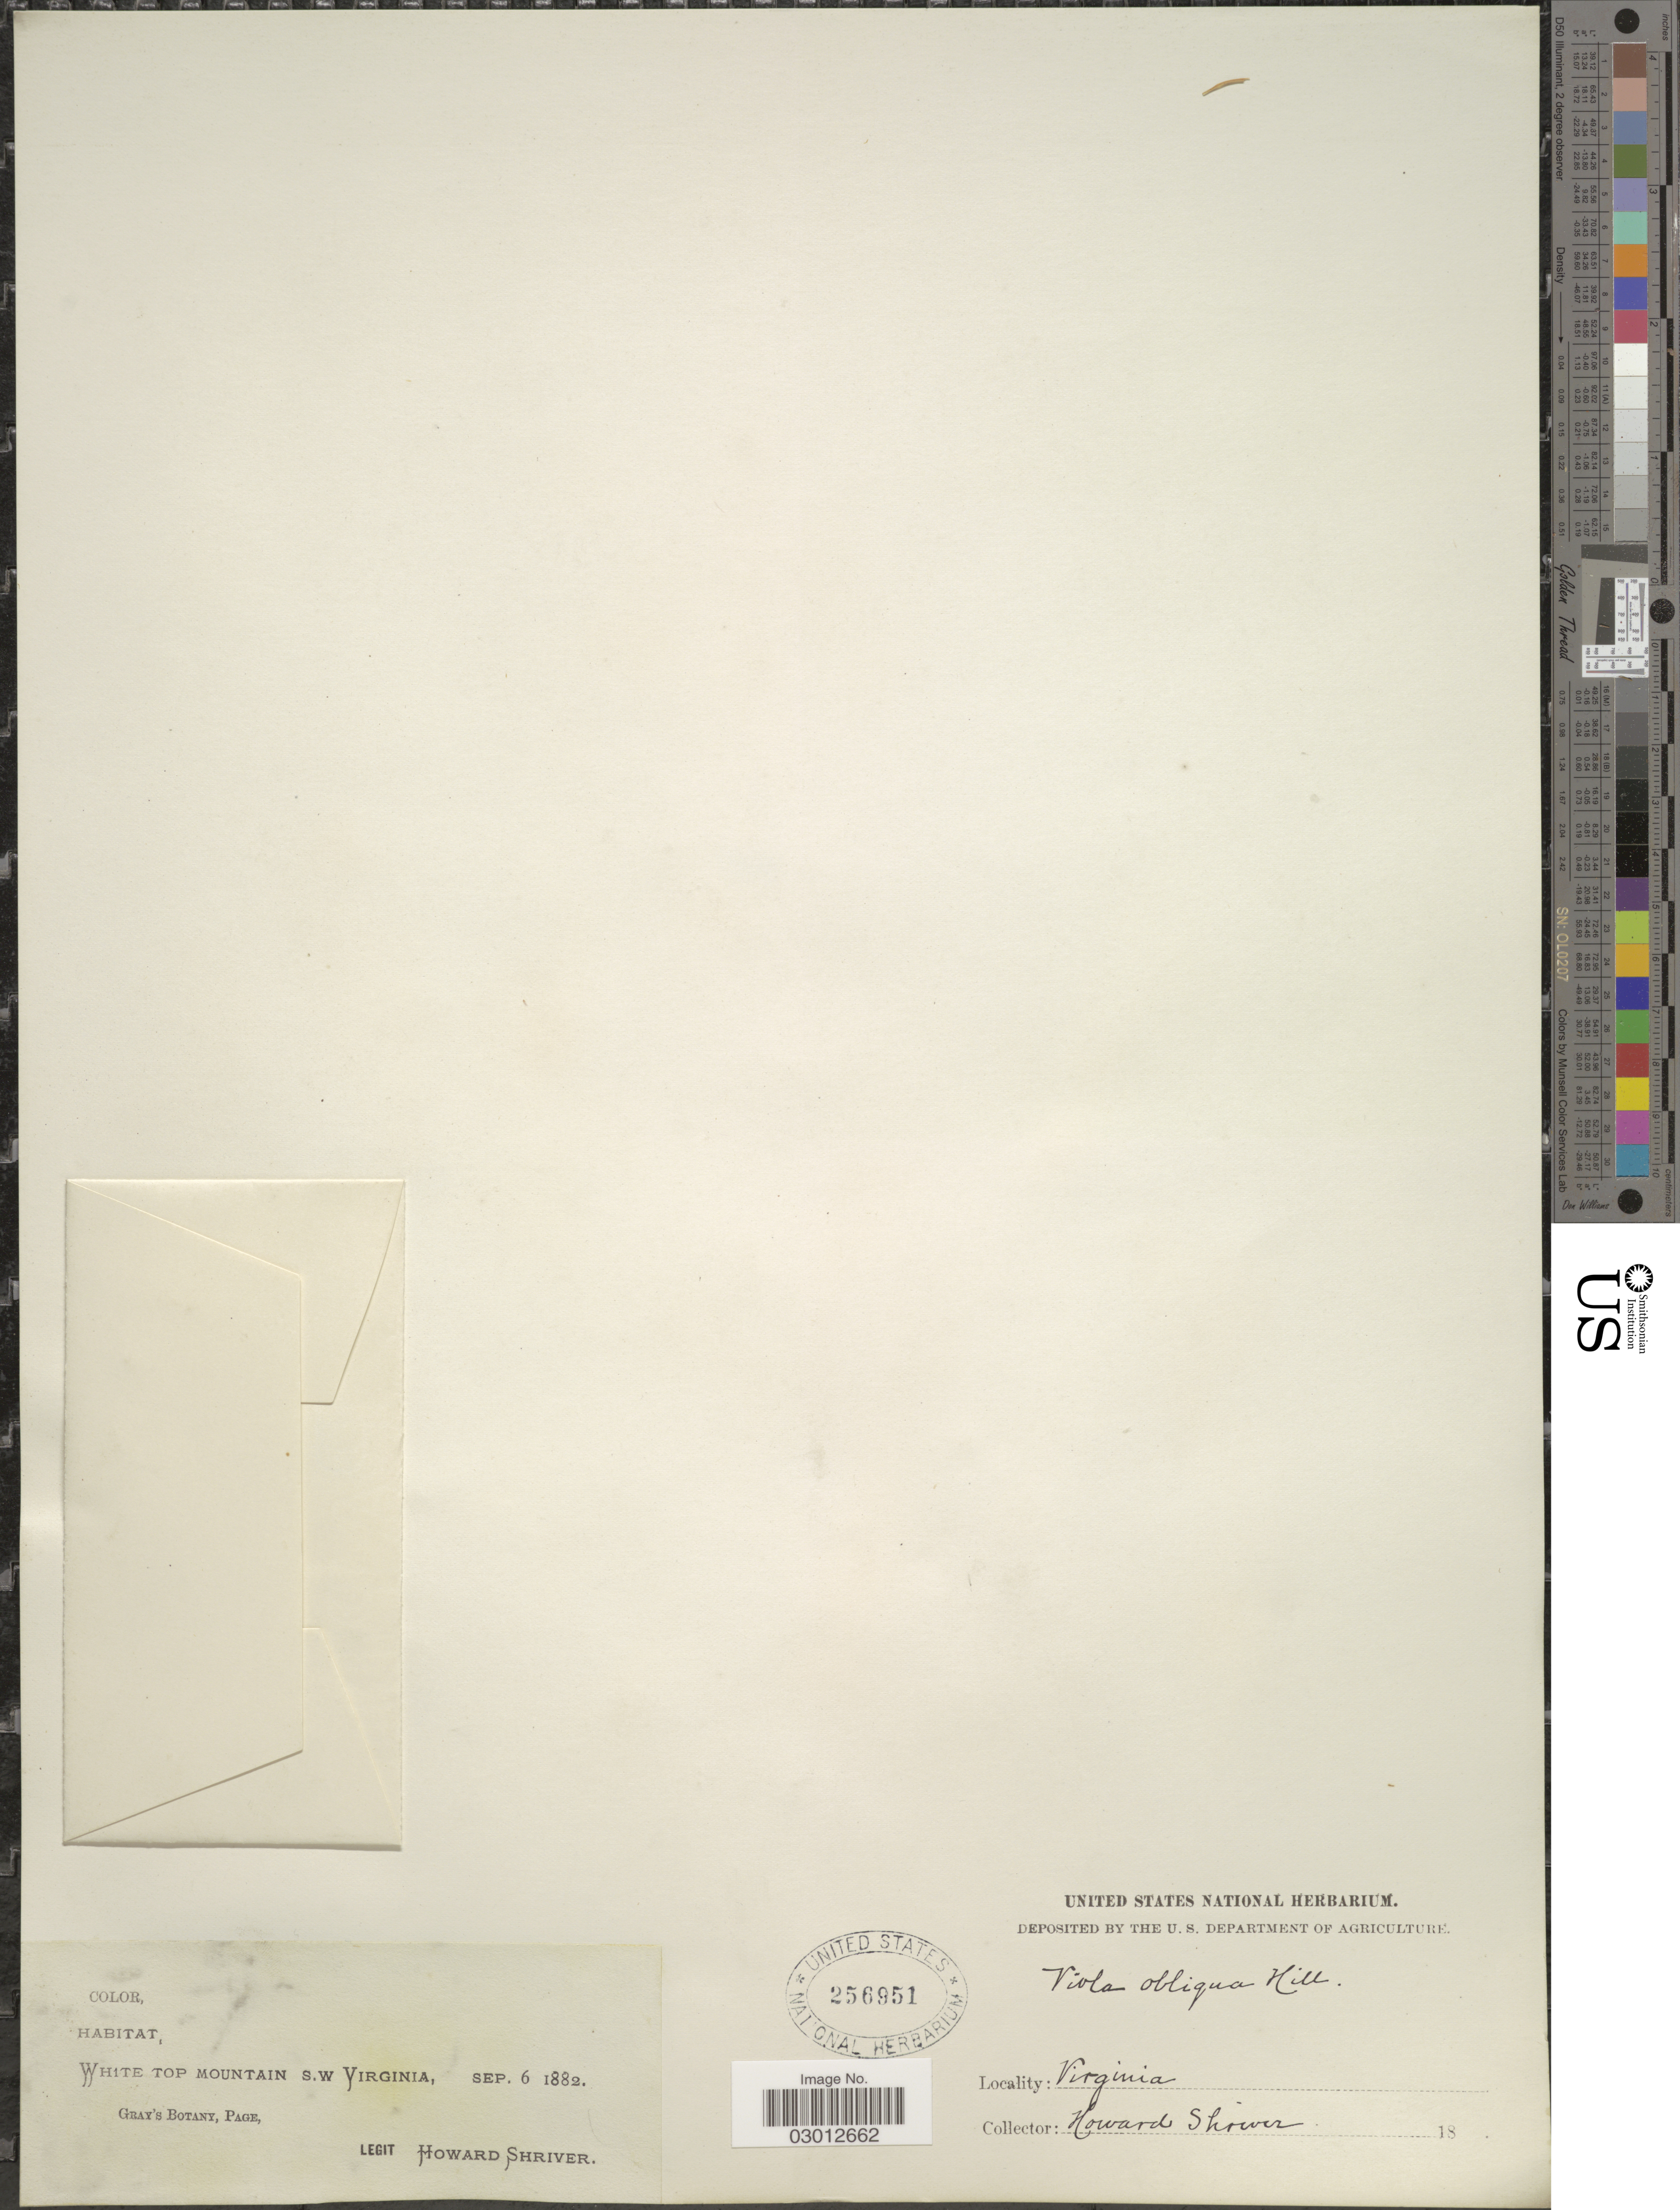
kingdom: Plantae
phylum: Tracheophyta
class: Magnoliopsida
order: Malpighiales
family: Violaceae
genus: Viola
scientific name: Viola papilionacea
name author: Pursh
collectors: H. Shriver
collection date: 1882-09-06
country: United States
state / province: Virginia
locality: White Top Mountain S.W Virginia.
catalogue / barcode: US 256951